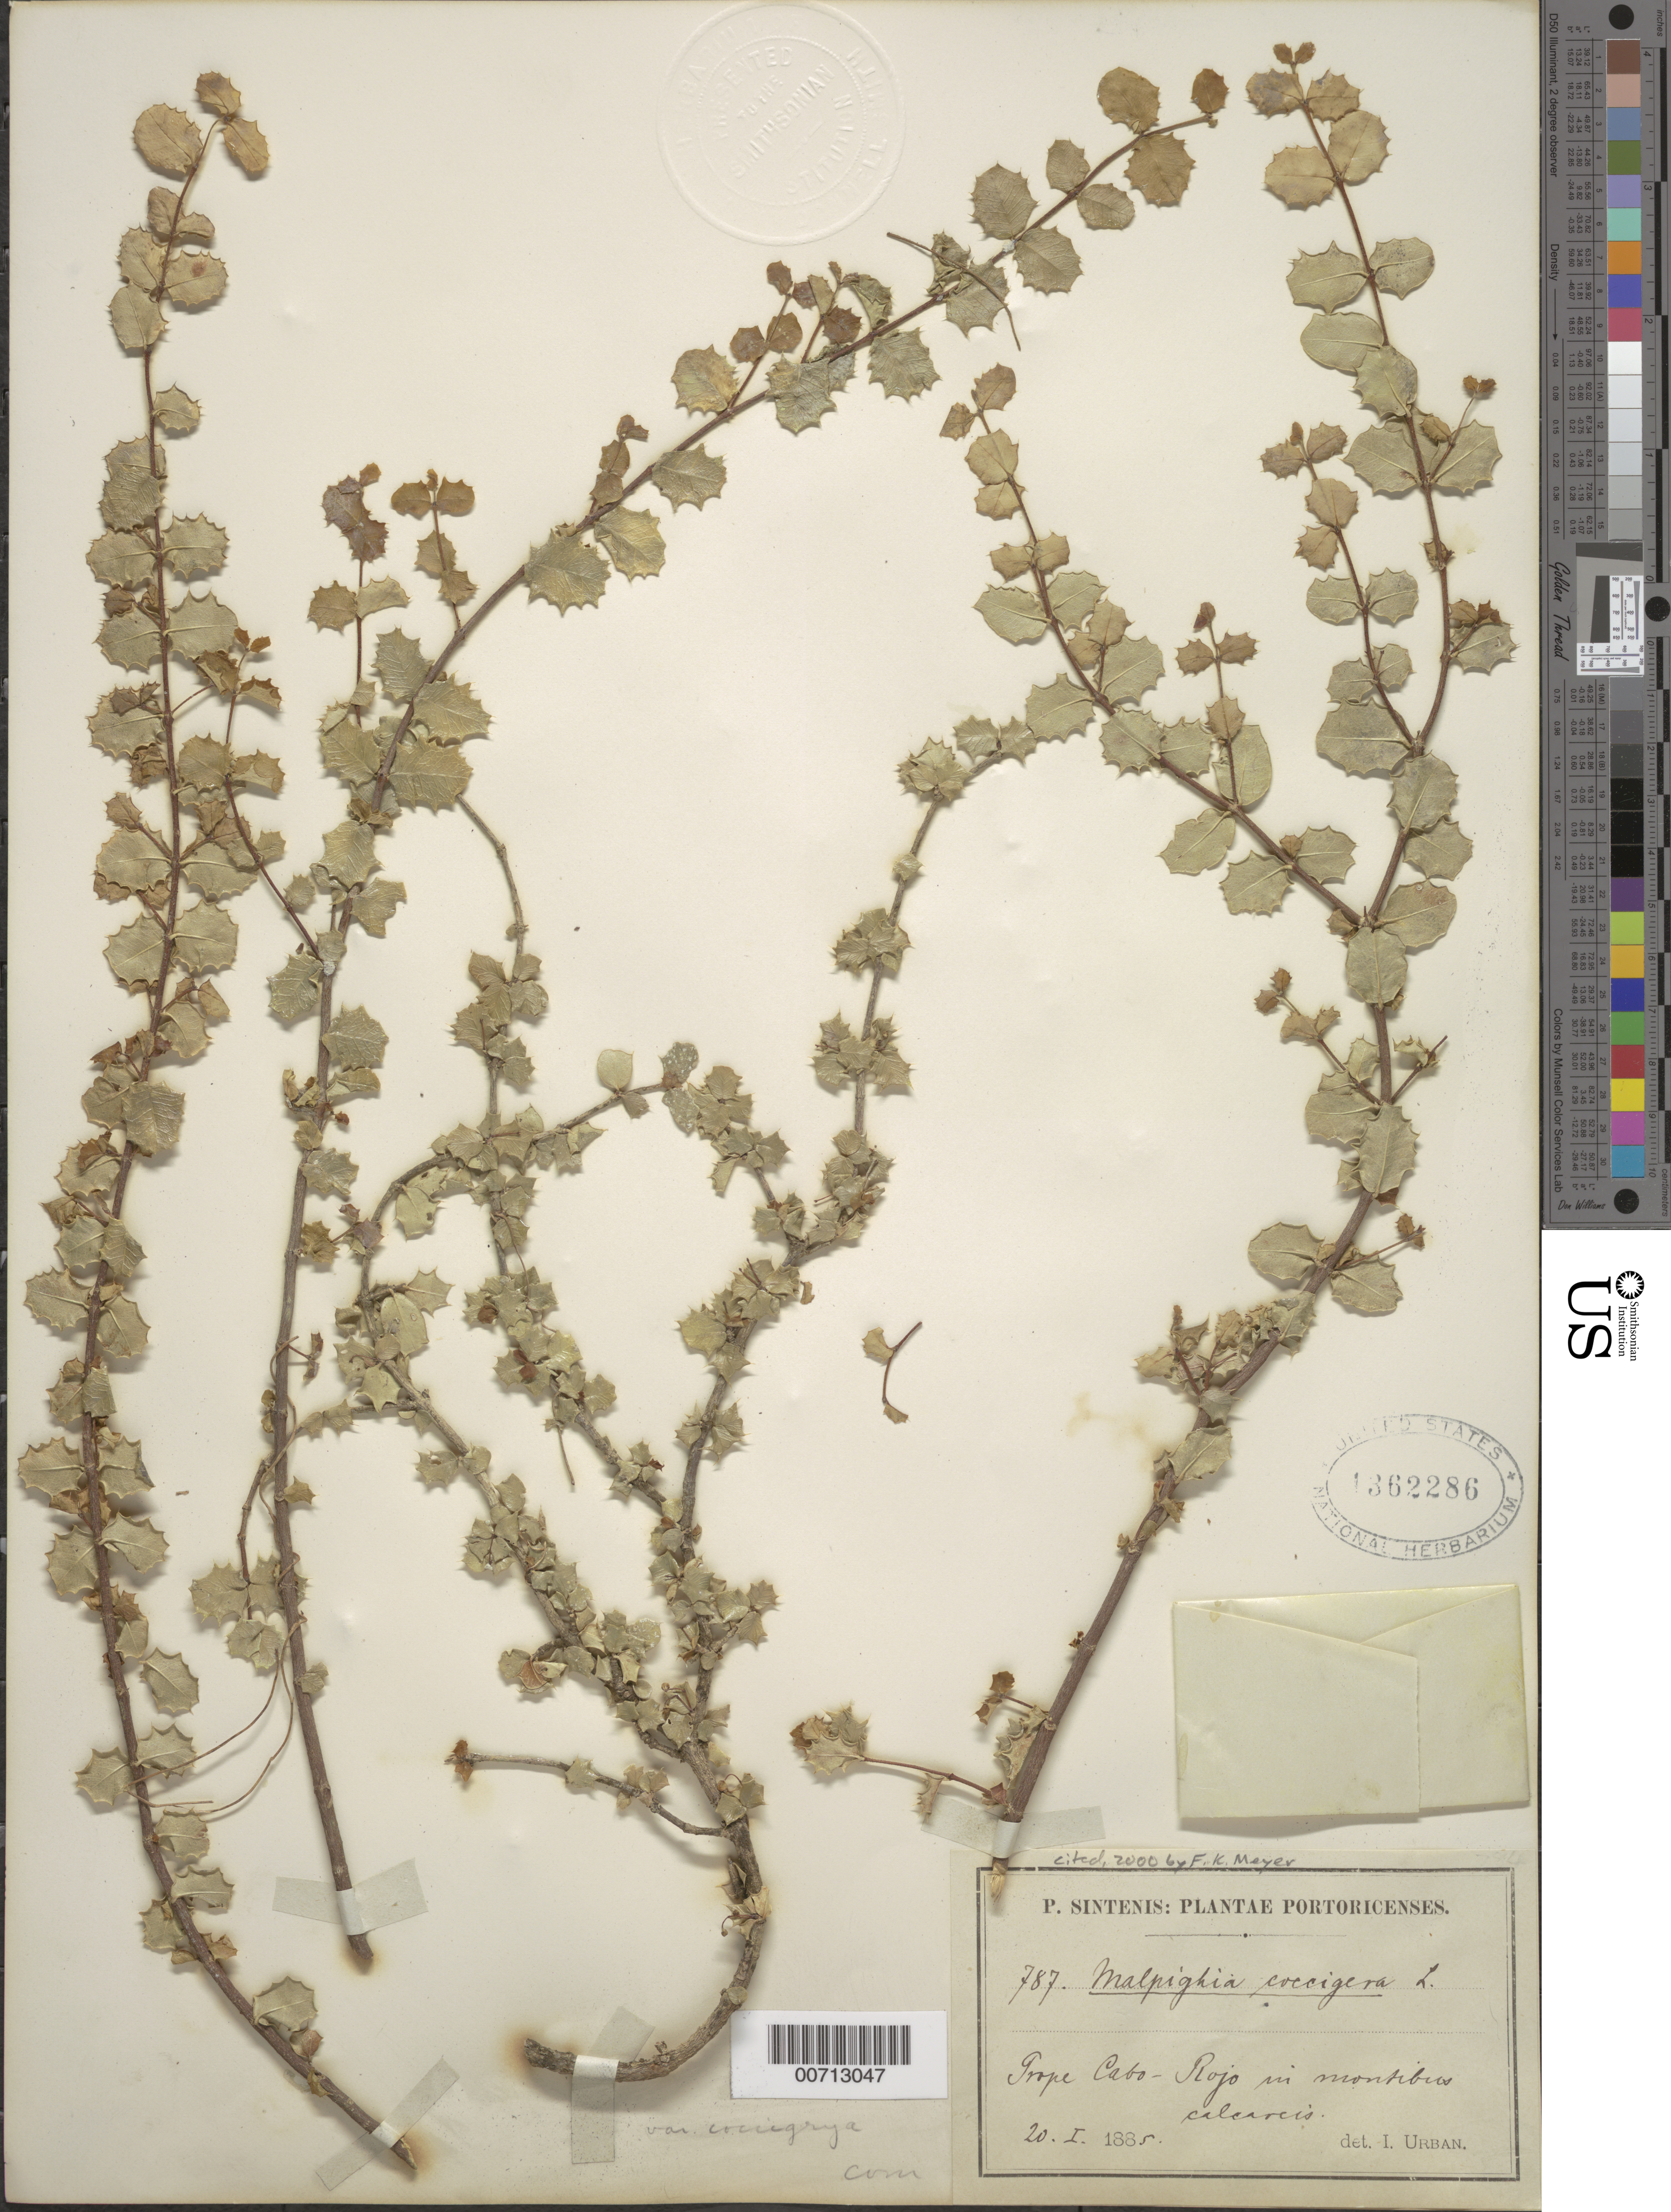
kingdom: Plantae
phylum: Tracheophyta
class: Magnoliopsida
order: Malpighiales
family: Malpighiaceae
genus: Malpighia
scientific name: Malpighia coccigera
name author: L.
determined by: Urban, Ignatz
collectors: P. Sintenis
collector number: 787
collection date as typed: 20 Jan 1885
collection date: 1885-01-20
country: Puerto Rico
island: Greater Antilles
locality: Prope Cabo-Rojo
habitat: In montibus calcarcis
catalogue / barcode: US 1362286